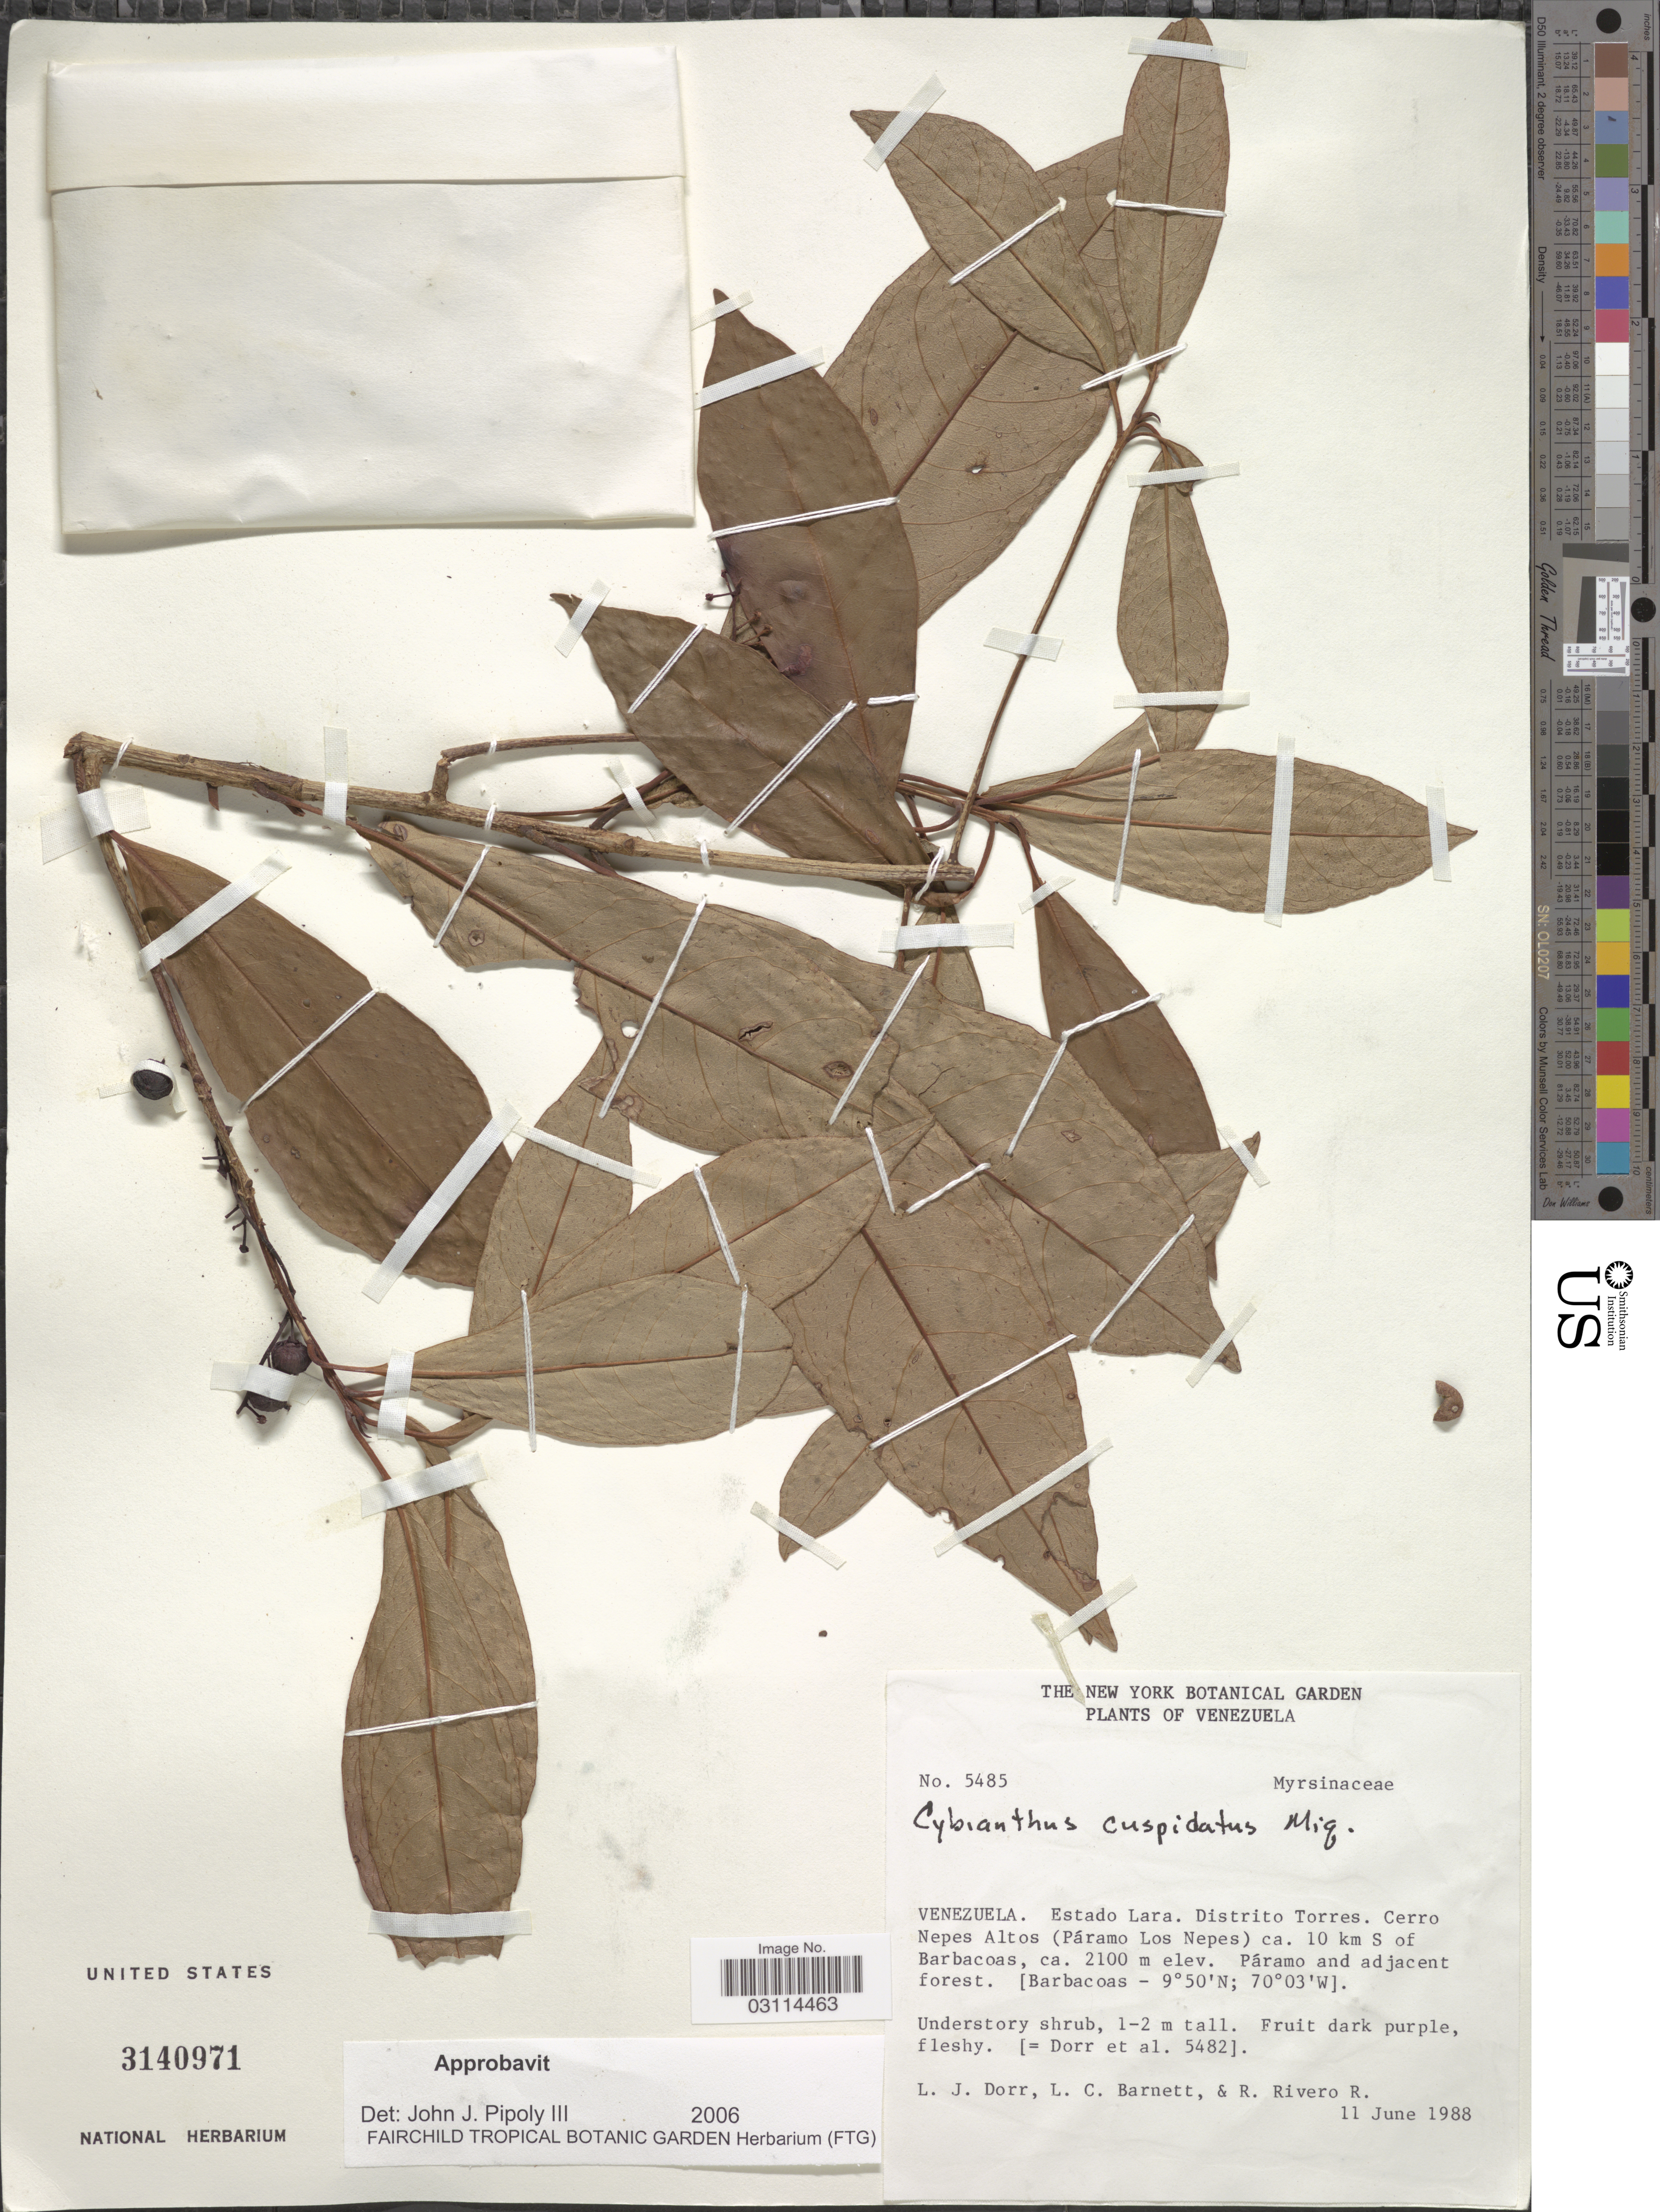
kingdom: Plantae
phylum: Tracheophyta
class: Magnoliopsida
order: Ericales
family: Primulaceae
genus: Cybianthus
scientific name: Cybianthus cuspidatus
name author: Miq.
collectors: L. J. Dorr, L. C. Barnett & R. Rivero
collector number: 5485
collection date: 1988-06-11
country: Venezuela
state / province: Lara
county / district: Torres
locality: Cerro Nepes Altos (Páramo Los Nepes) ca. 10 km S of Barbacoas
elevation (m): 2100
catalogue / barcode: US 3140971